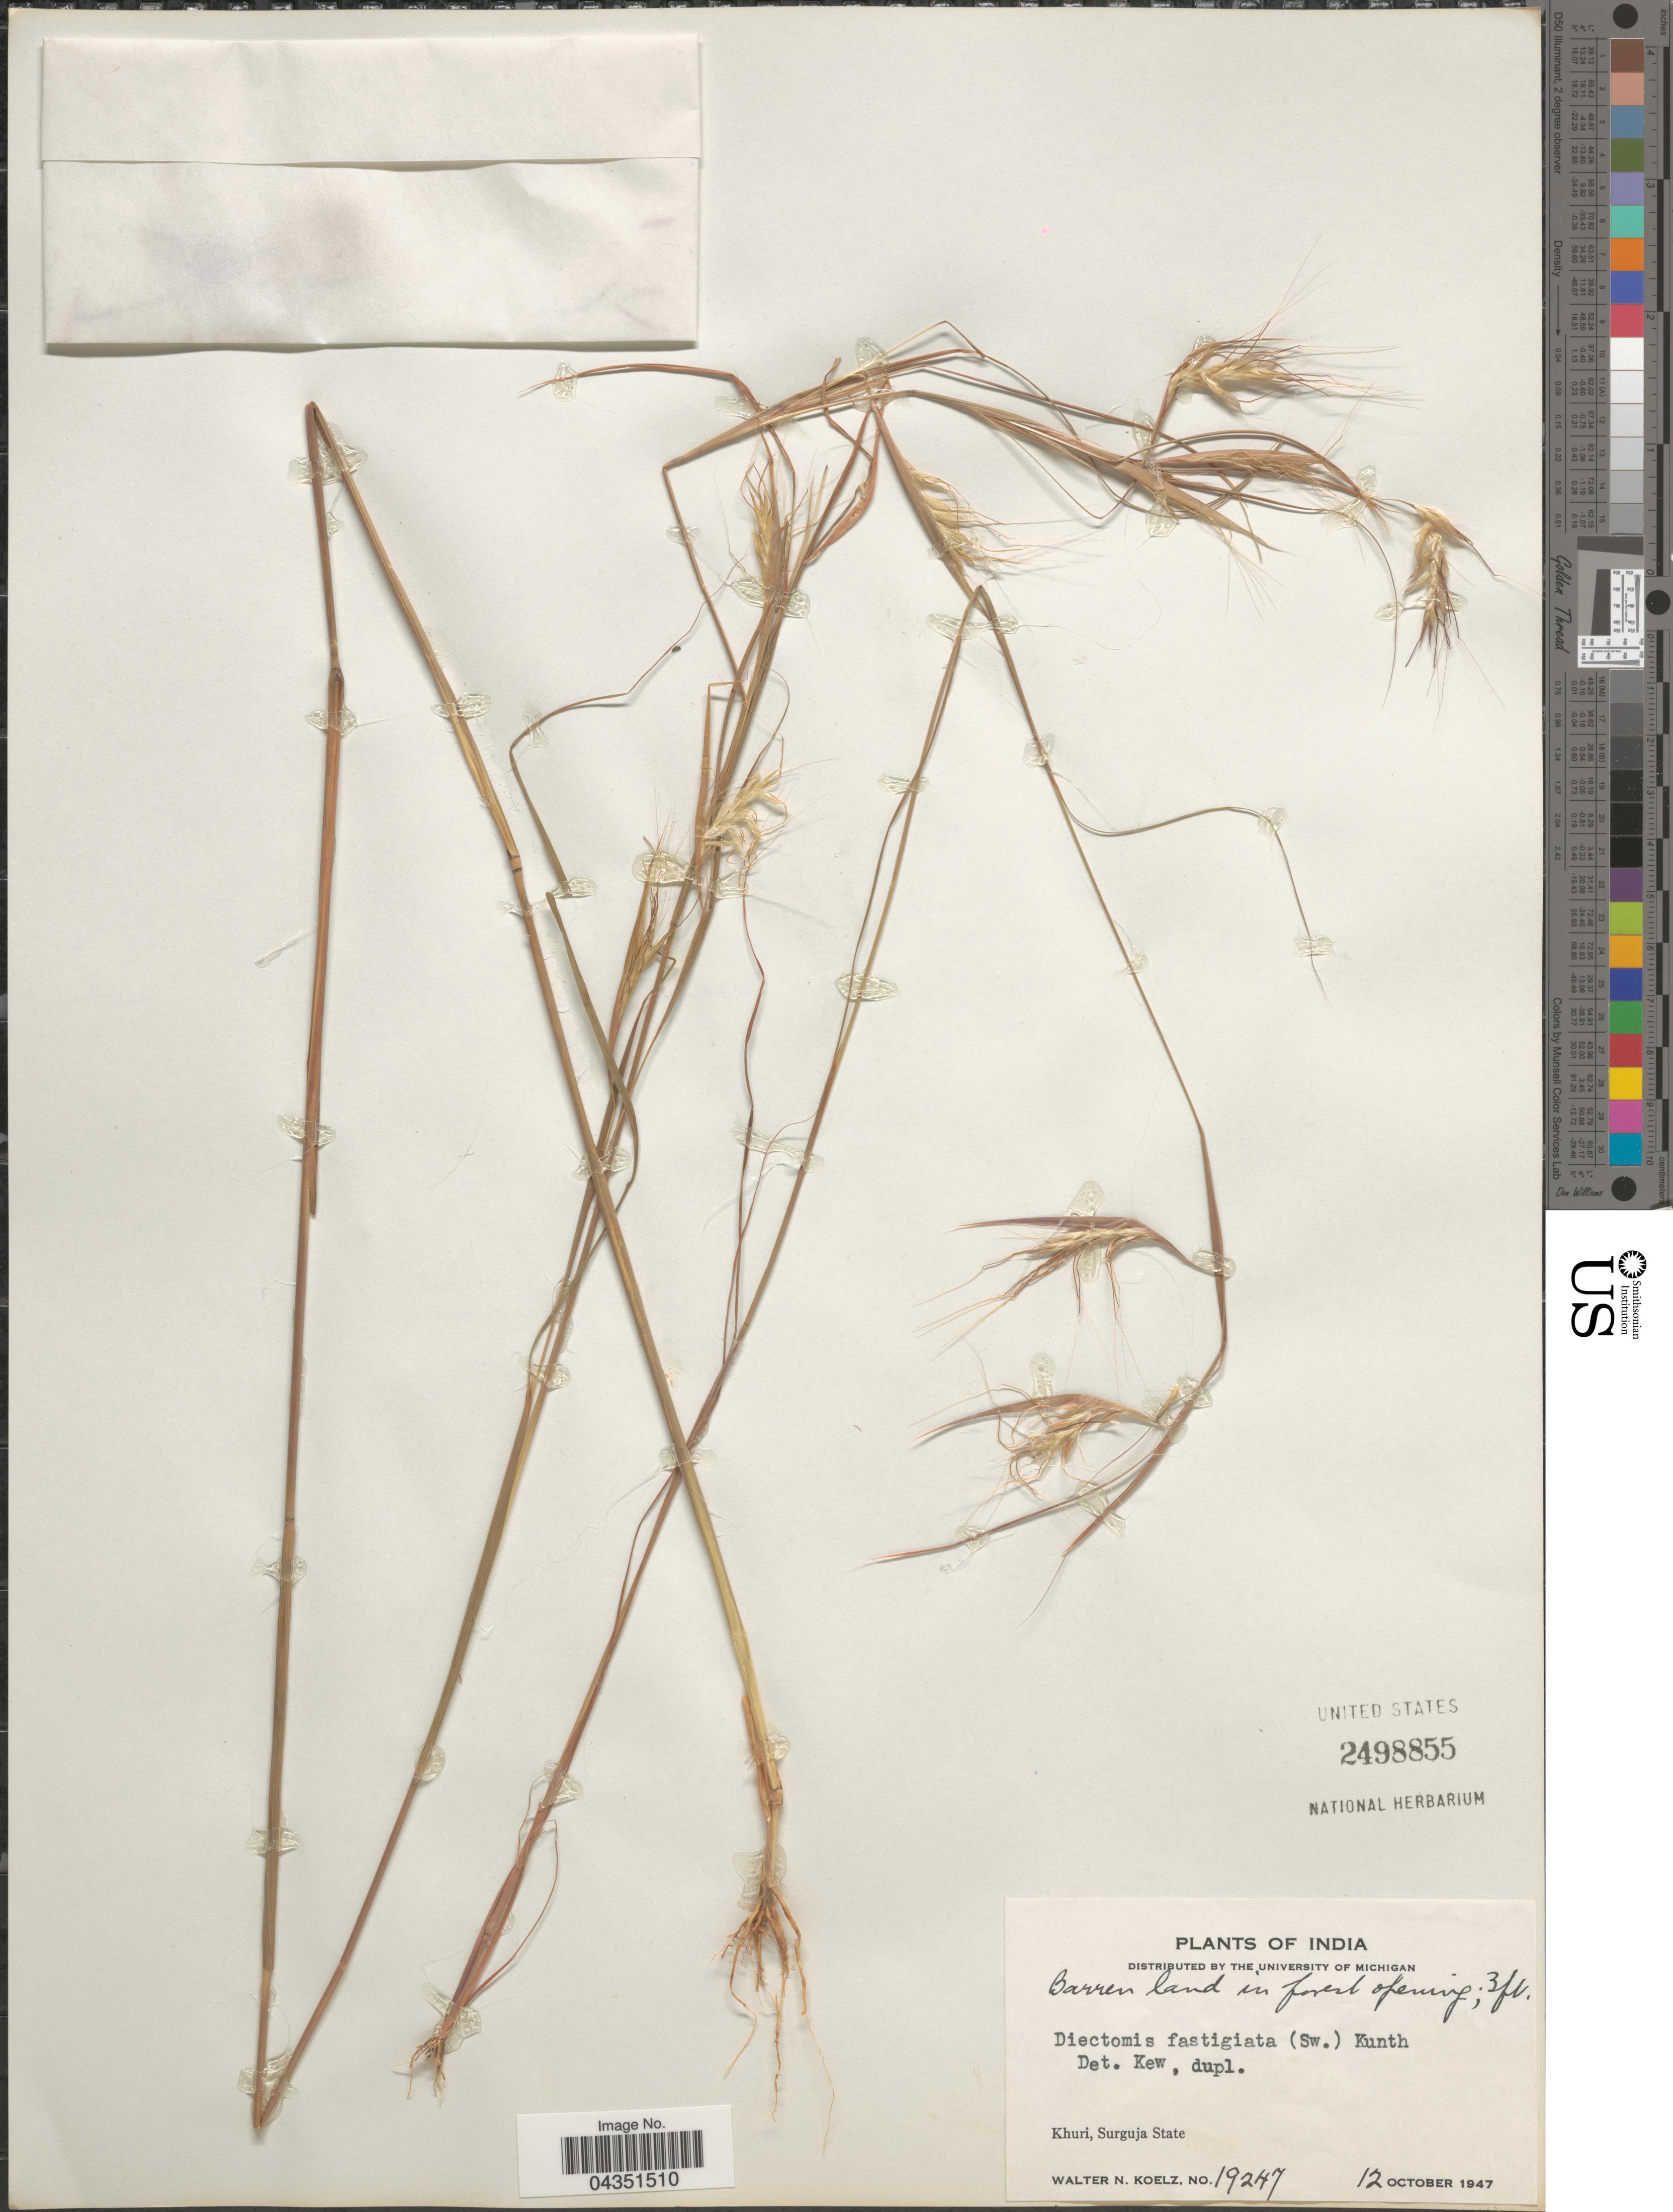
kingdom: Plantae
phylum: Tracheophyta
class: Liliopsida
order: Poales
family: Poaceae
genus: Diectomis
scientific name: Diectomis fastigiata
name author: (Sw.) P. Beauv.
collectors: W. N. Koelz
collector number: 19247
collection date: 1947-10-12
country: India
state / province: Chhattisgarh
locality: Khuri, Surguja State.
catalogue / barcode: US 2498855